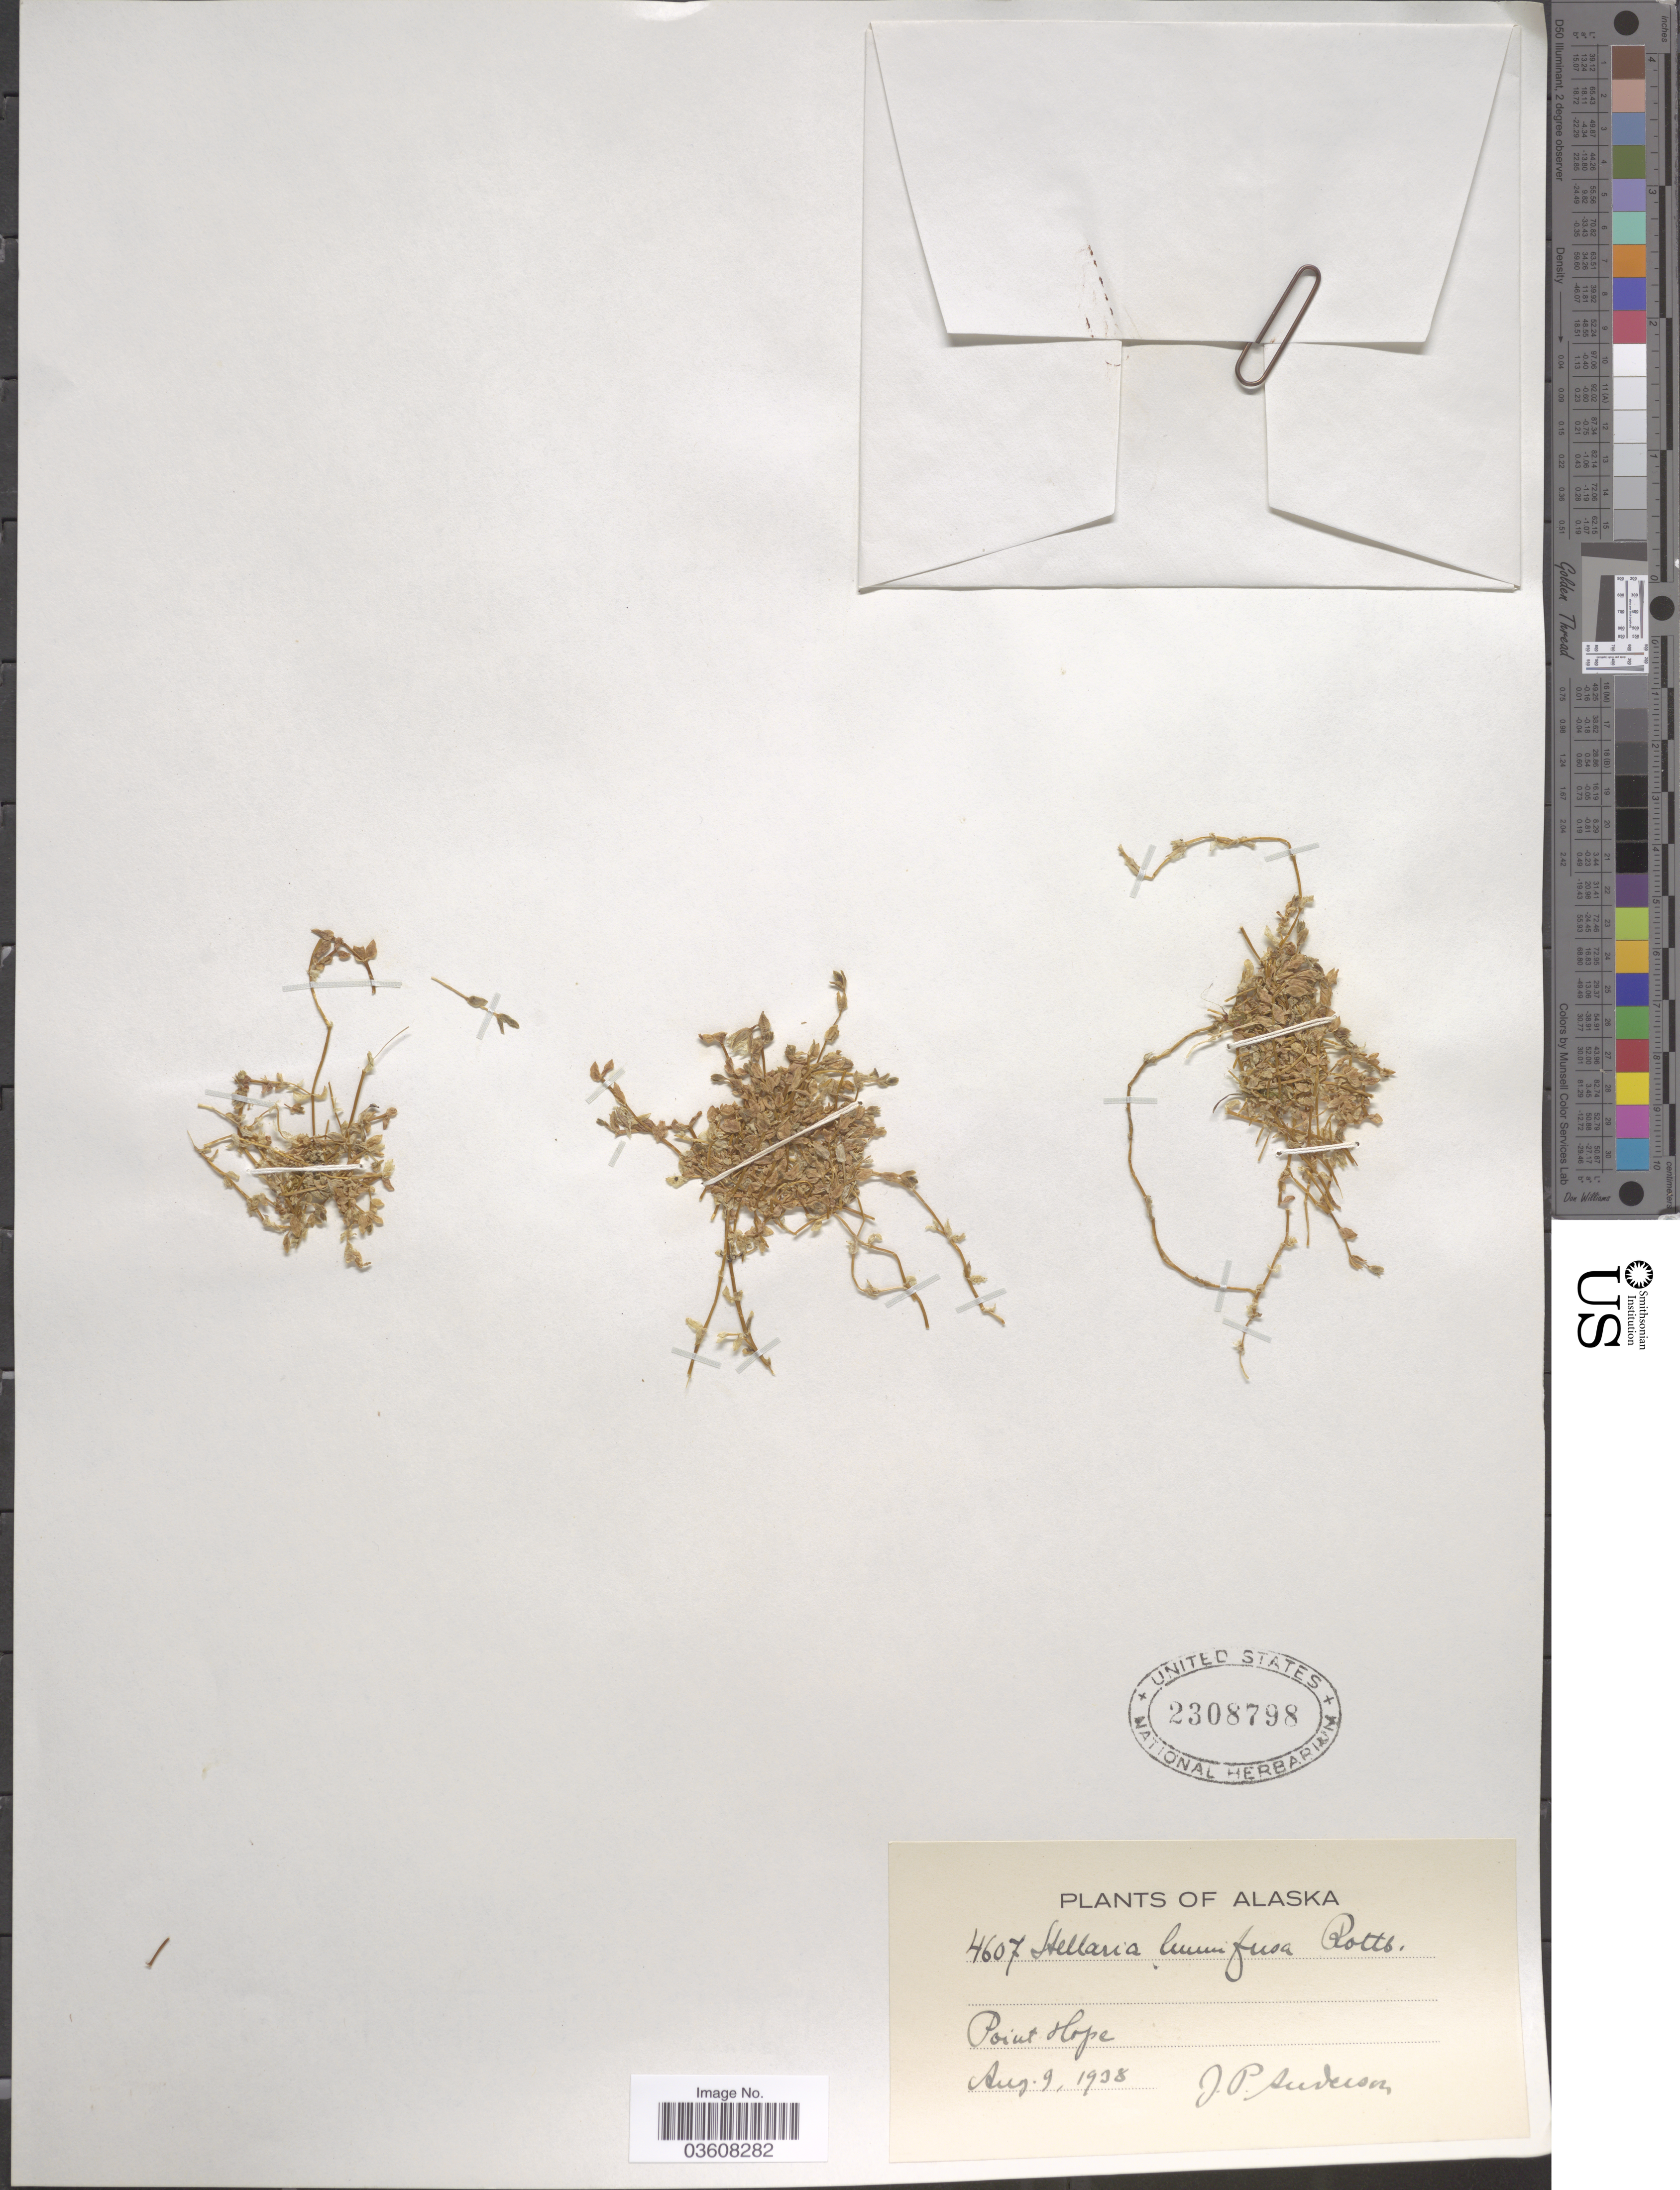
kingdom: Plantae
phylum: Tracheophyta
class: Magnoliopsida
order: Caryophyllales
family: Caryophyllaceae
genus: Stellaria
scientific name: Stellaria humifusa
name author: Rottb.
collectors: J. P. Anderson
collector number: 4607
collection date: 1938-08-09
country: United States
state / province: Alaska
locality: Point Hope.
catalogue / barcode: US 2308798